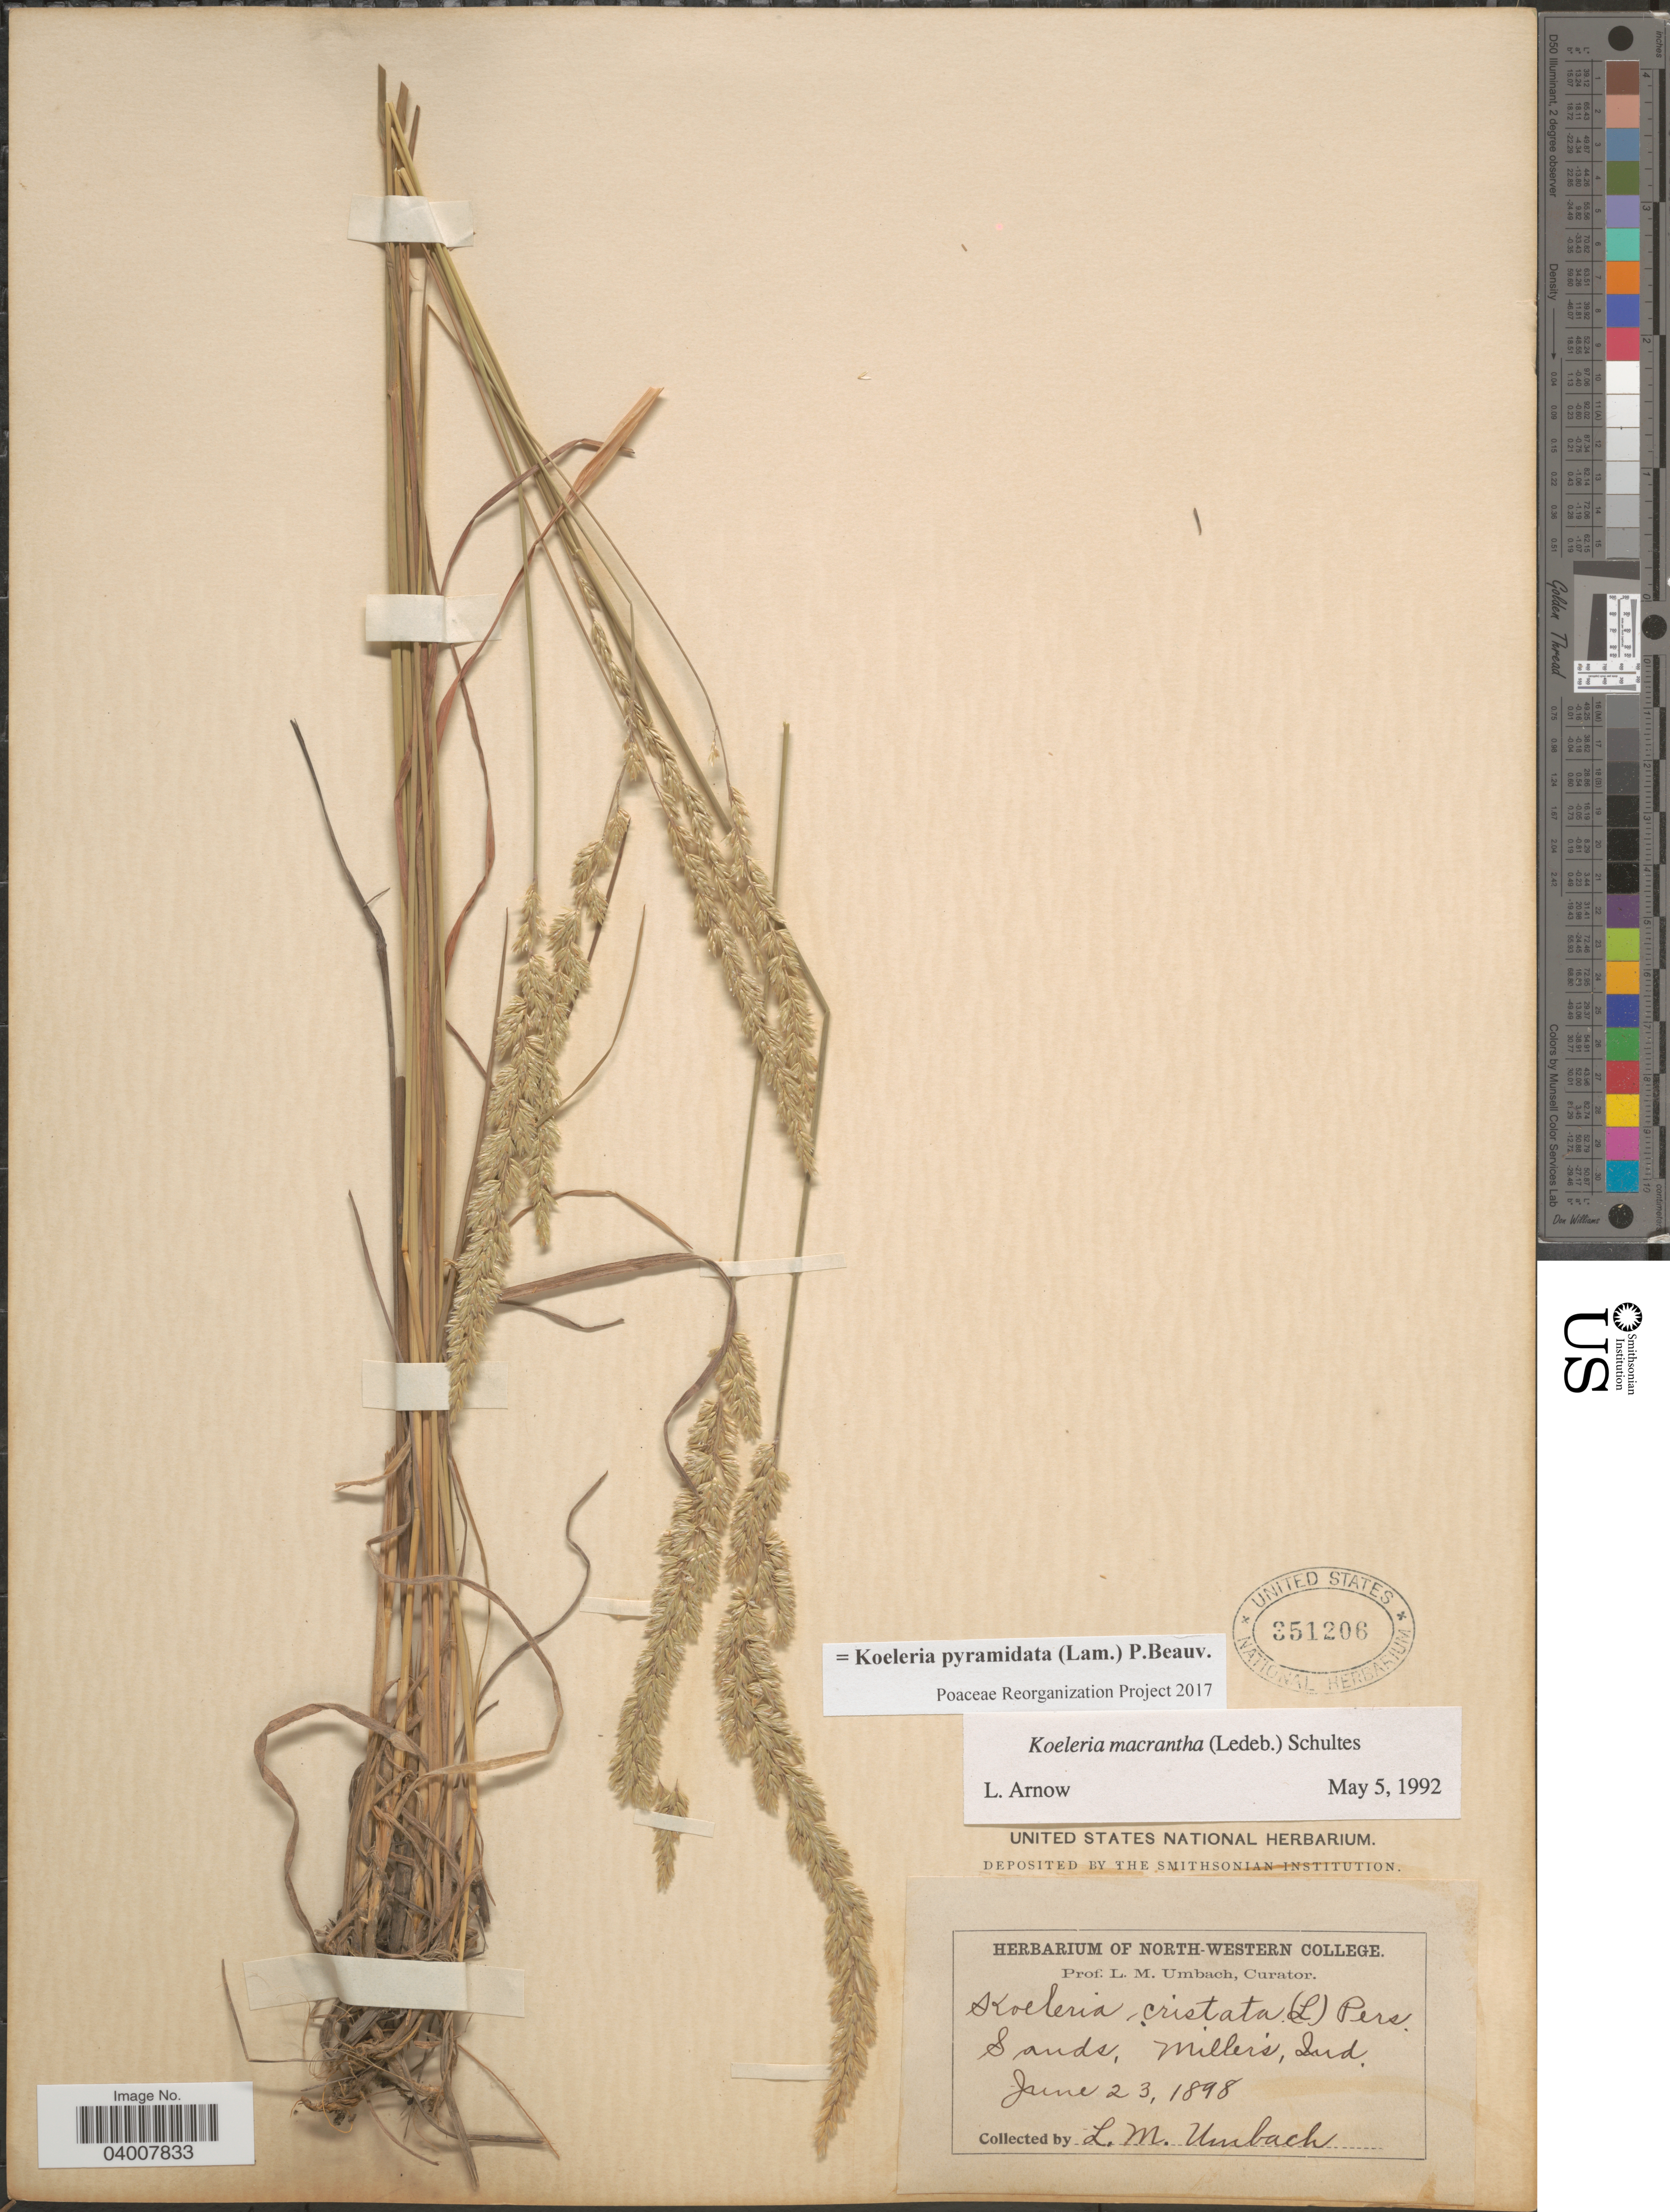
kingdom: Plantae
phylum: Tracheophyta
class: Liliopsida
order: Poales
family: Poaceae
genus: Koeleria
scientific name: Koeleria pyramidata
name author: (Lam.) P. Beauv.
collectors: L. M. Umbach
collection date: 1898-06-23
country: United States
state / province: Indiana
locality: Sands, Miller's, Ind.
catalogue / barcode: US 351206